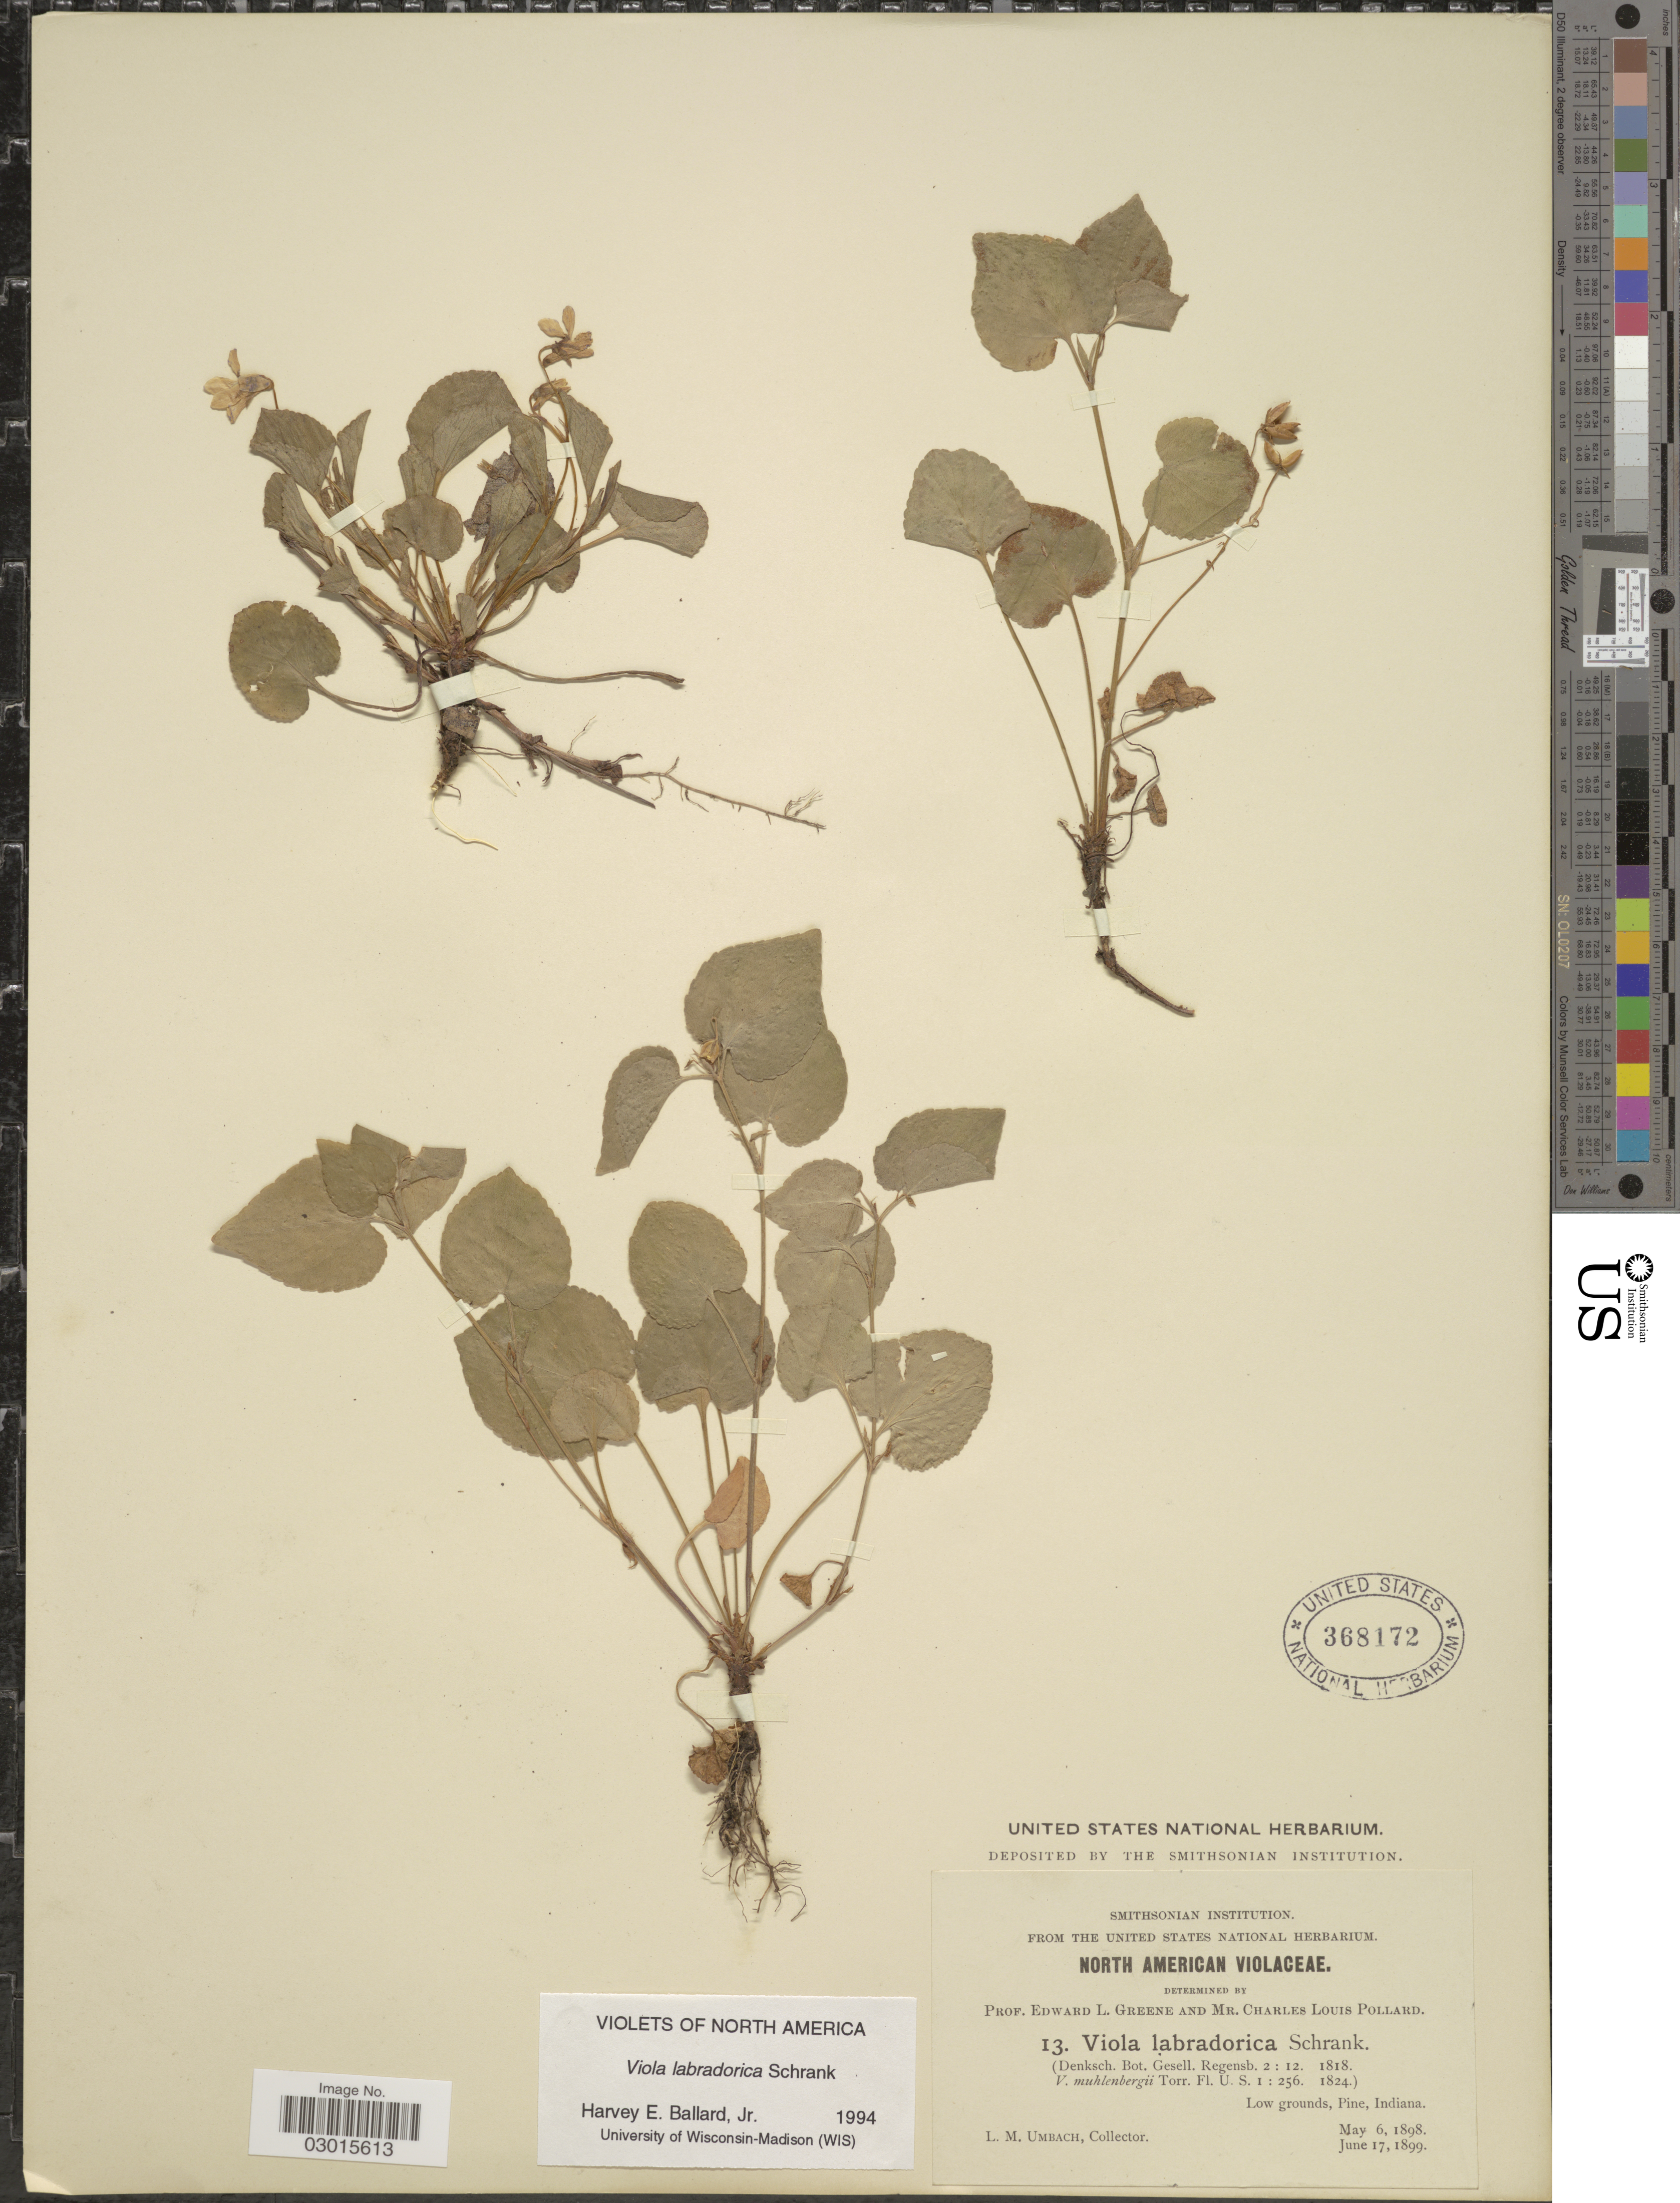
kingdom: Plantae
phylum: Tracheophyta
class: Magnoliopsida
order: Malpighiales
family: Violaceae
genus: Viola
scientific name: Viola labradorica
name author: Schrank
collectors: L. M. Umbach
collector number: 13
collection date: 1898-05-06/1899-06-17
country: United States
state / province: Indiana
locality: Pine.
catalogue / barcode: US 368172